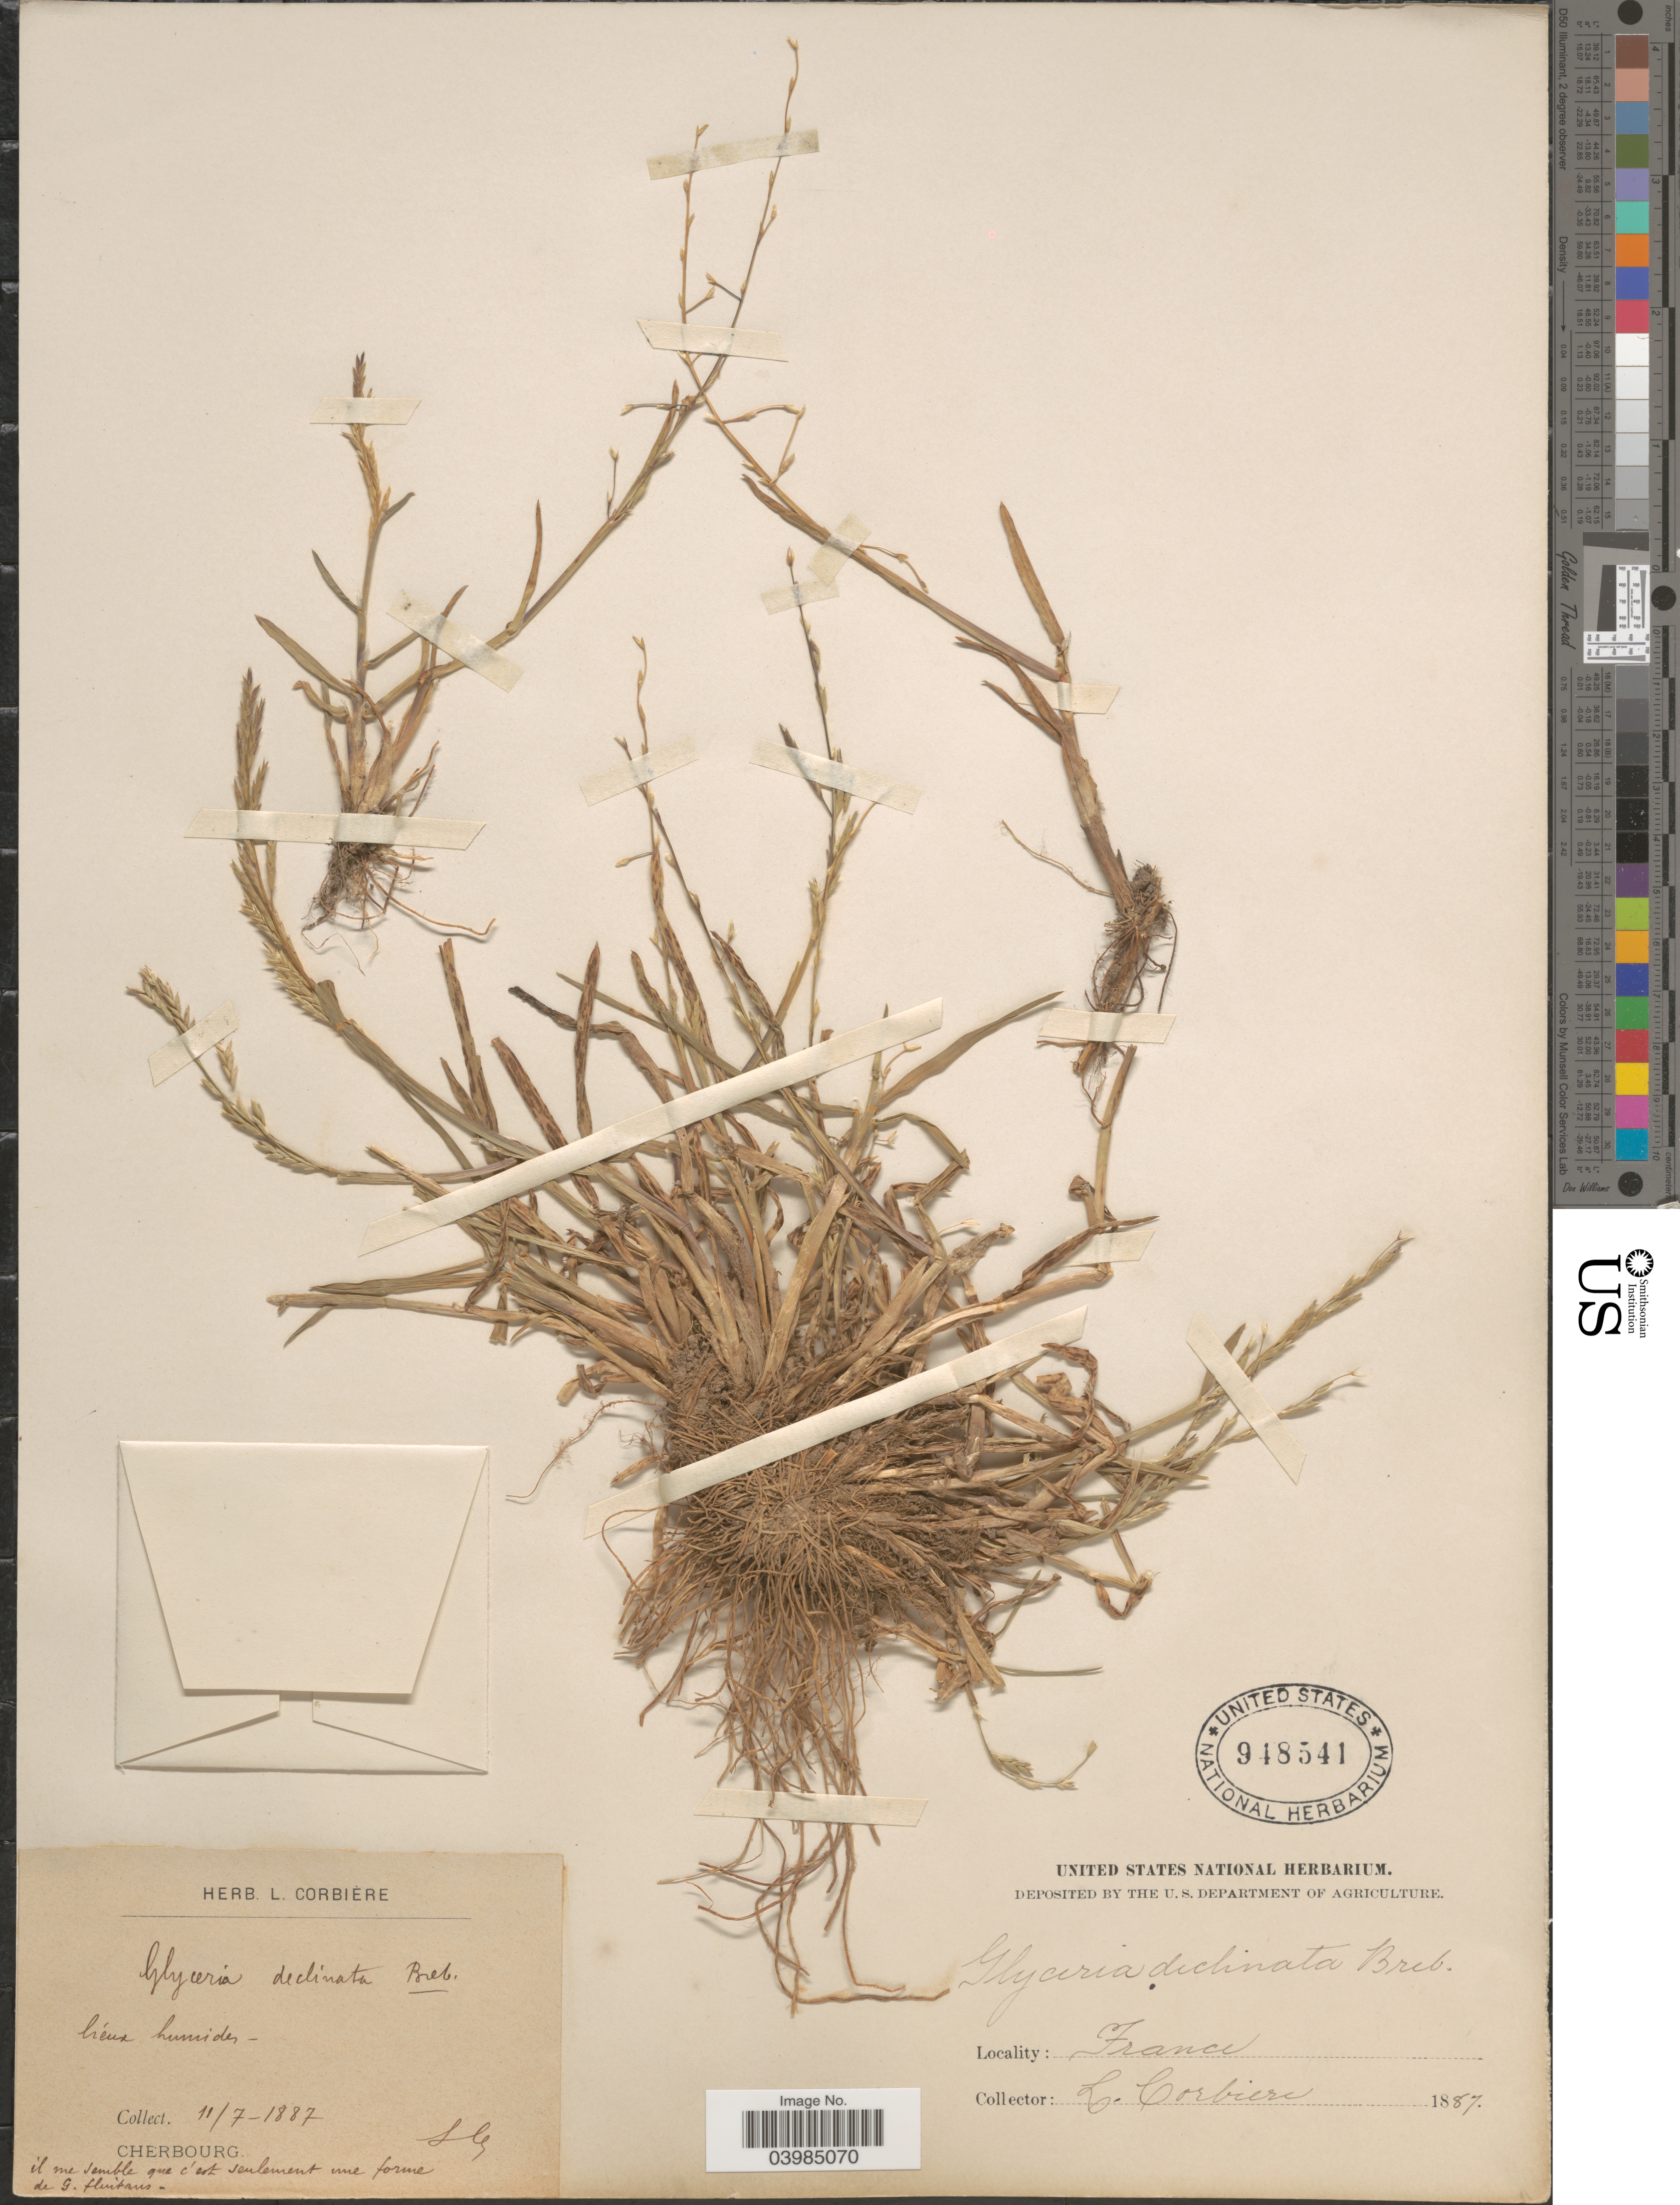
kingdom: Plantae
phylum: Tracheophyta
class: Liliopsida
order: Poales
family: Poaceae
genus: Glyceria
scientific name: Glyceria declinata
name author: Bréb.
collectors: L. Corbière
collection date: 1887-07-11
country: France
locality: Cherbourg.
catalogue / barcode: US 948541